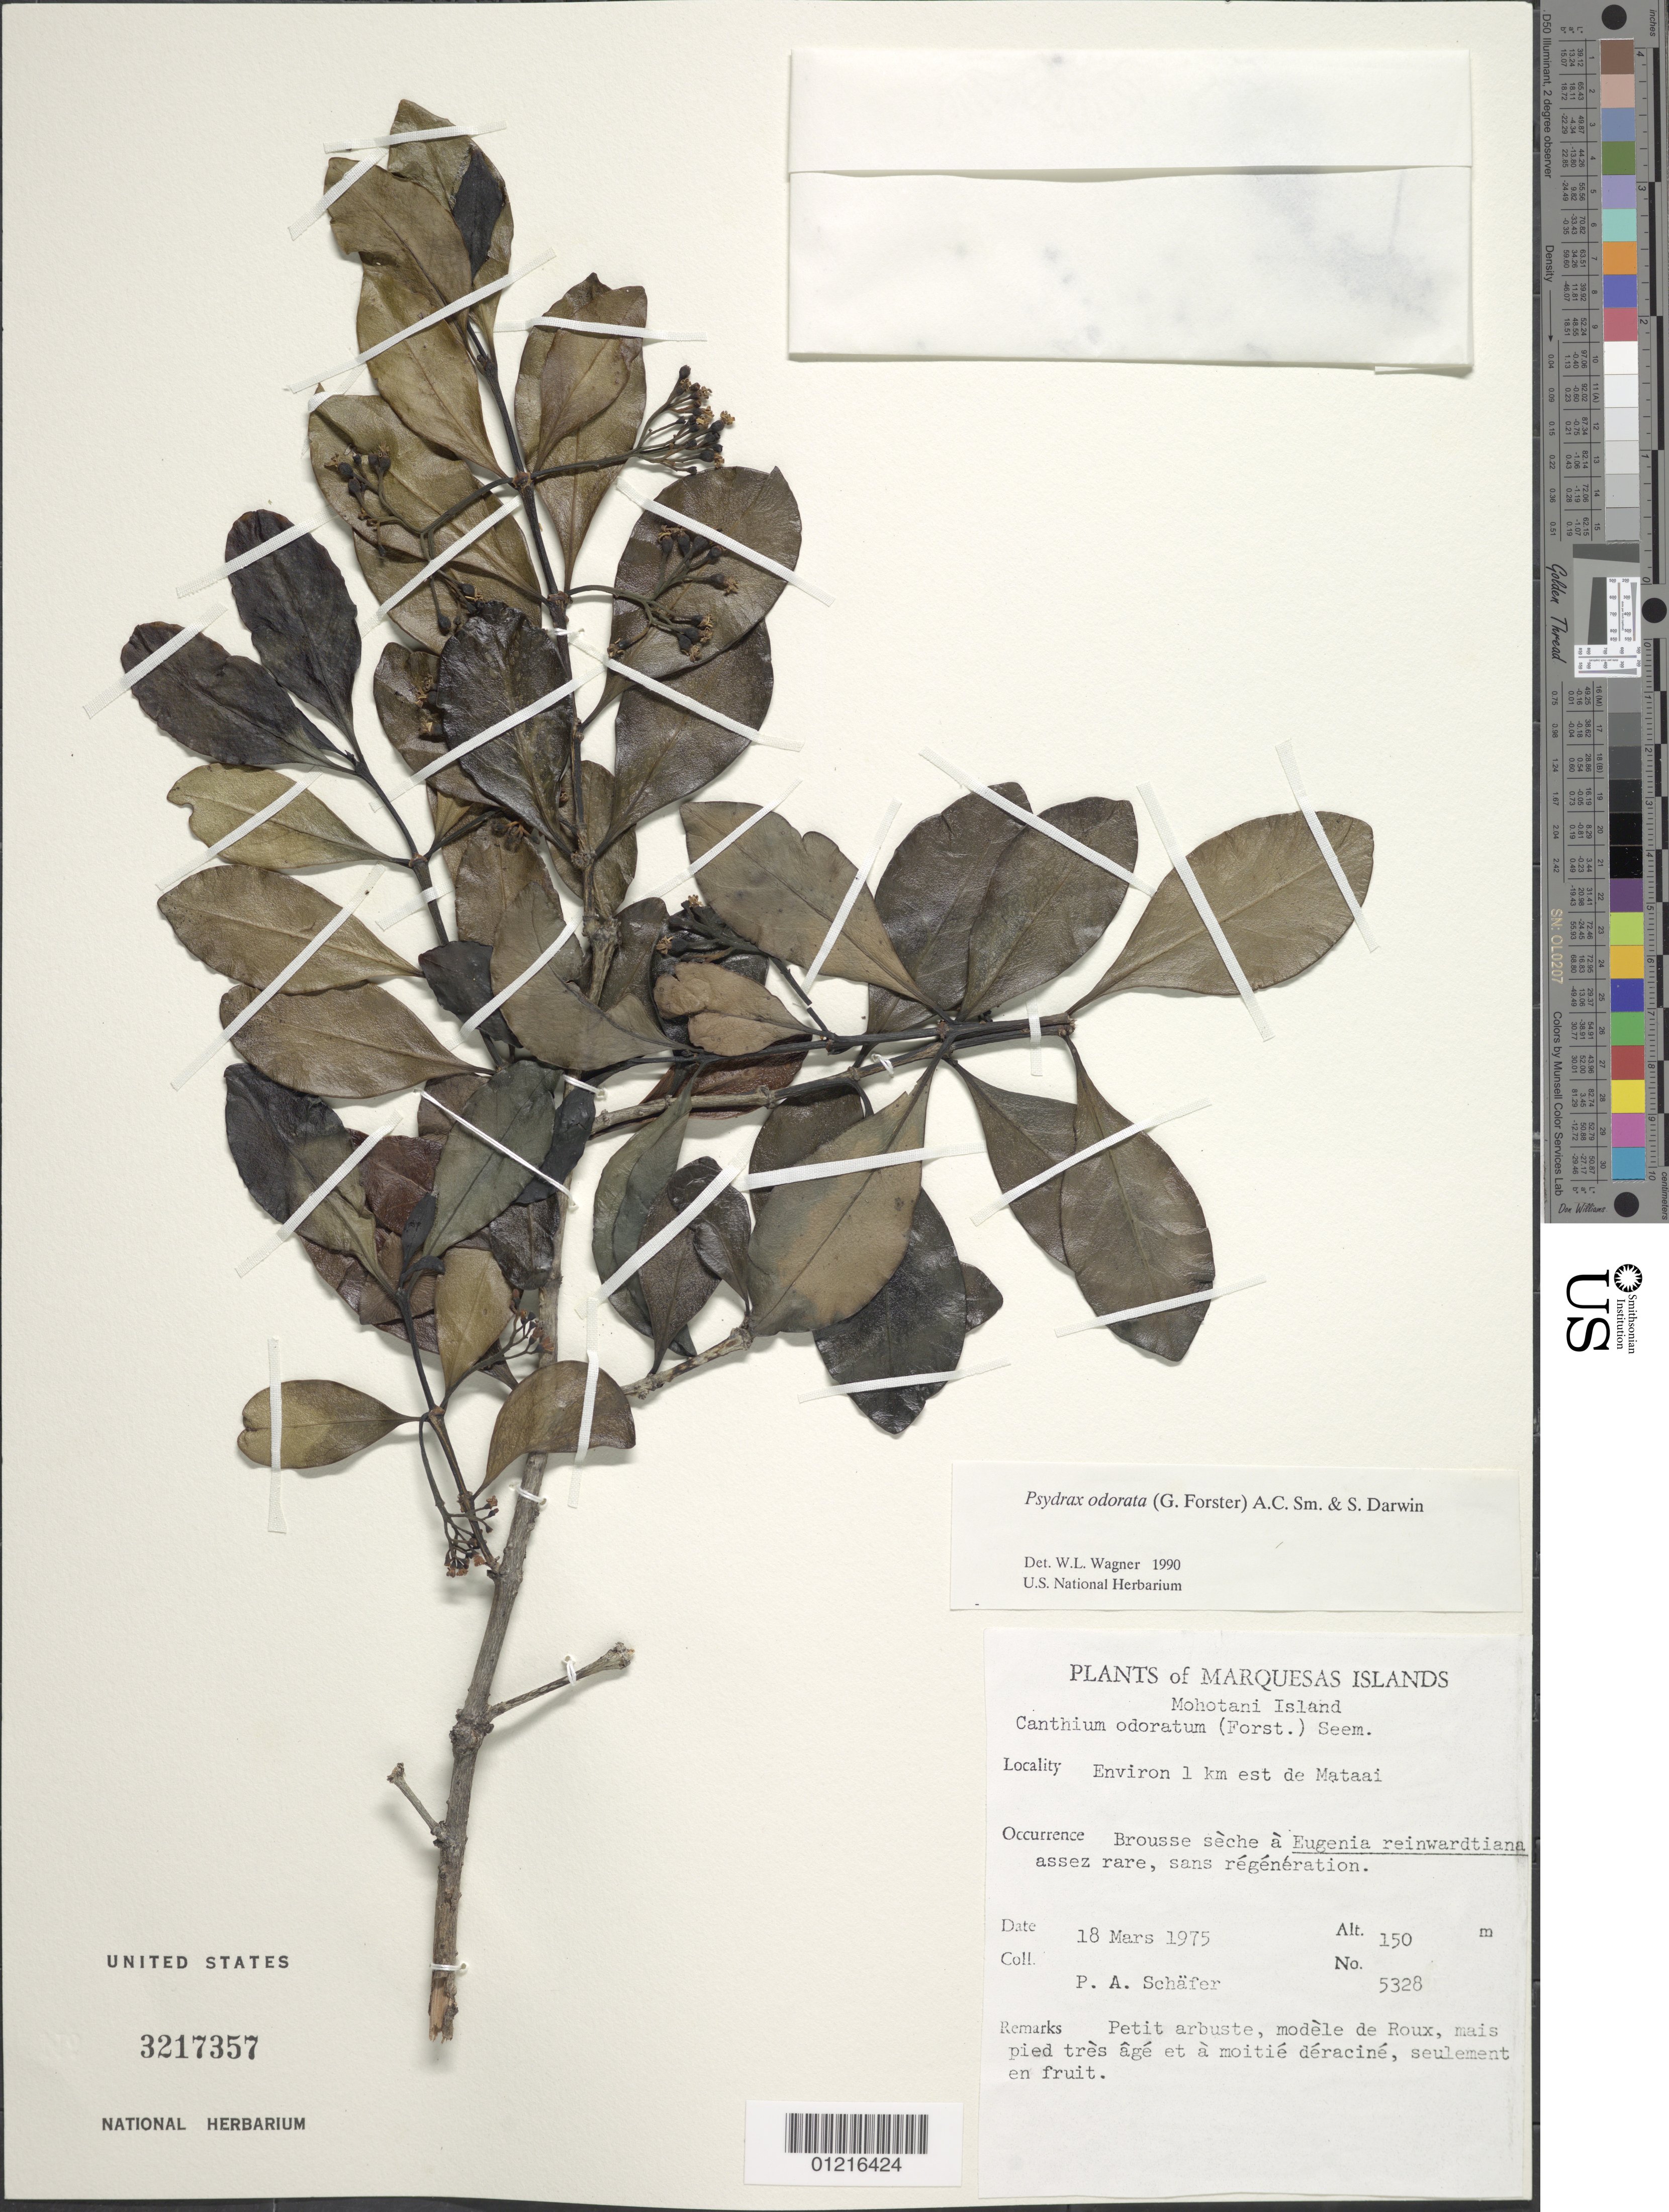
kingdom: Plantae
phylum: Tracheophyta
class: Magnoliopsida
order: Gentianales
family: Rubiaceae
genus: Psydrax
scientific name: Psydrax odorata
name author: (G. Forst.) A.C. Sm. & S.P. Darwin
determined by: Wagner, W. L., (BOT), Smithsonian Institution - National Museum of Natural History (UNITED STATES)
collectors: P. A. Schäfer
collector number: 5328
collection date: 1975-03-18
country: French Polynesia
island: Mohotani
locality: environ 1 km E de Mataai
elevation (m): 150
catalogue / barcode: US 3217357